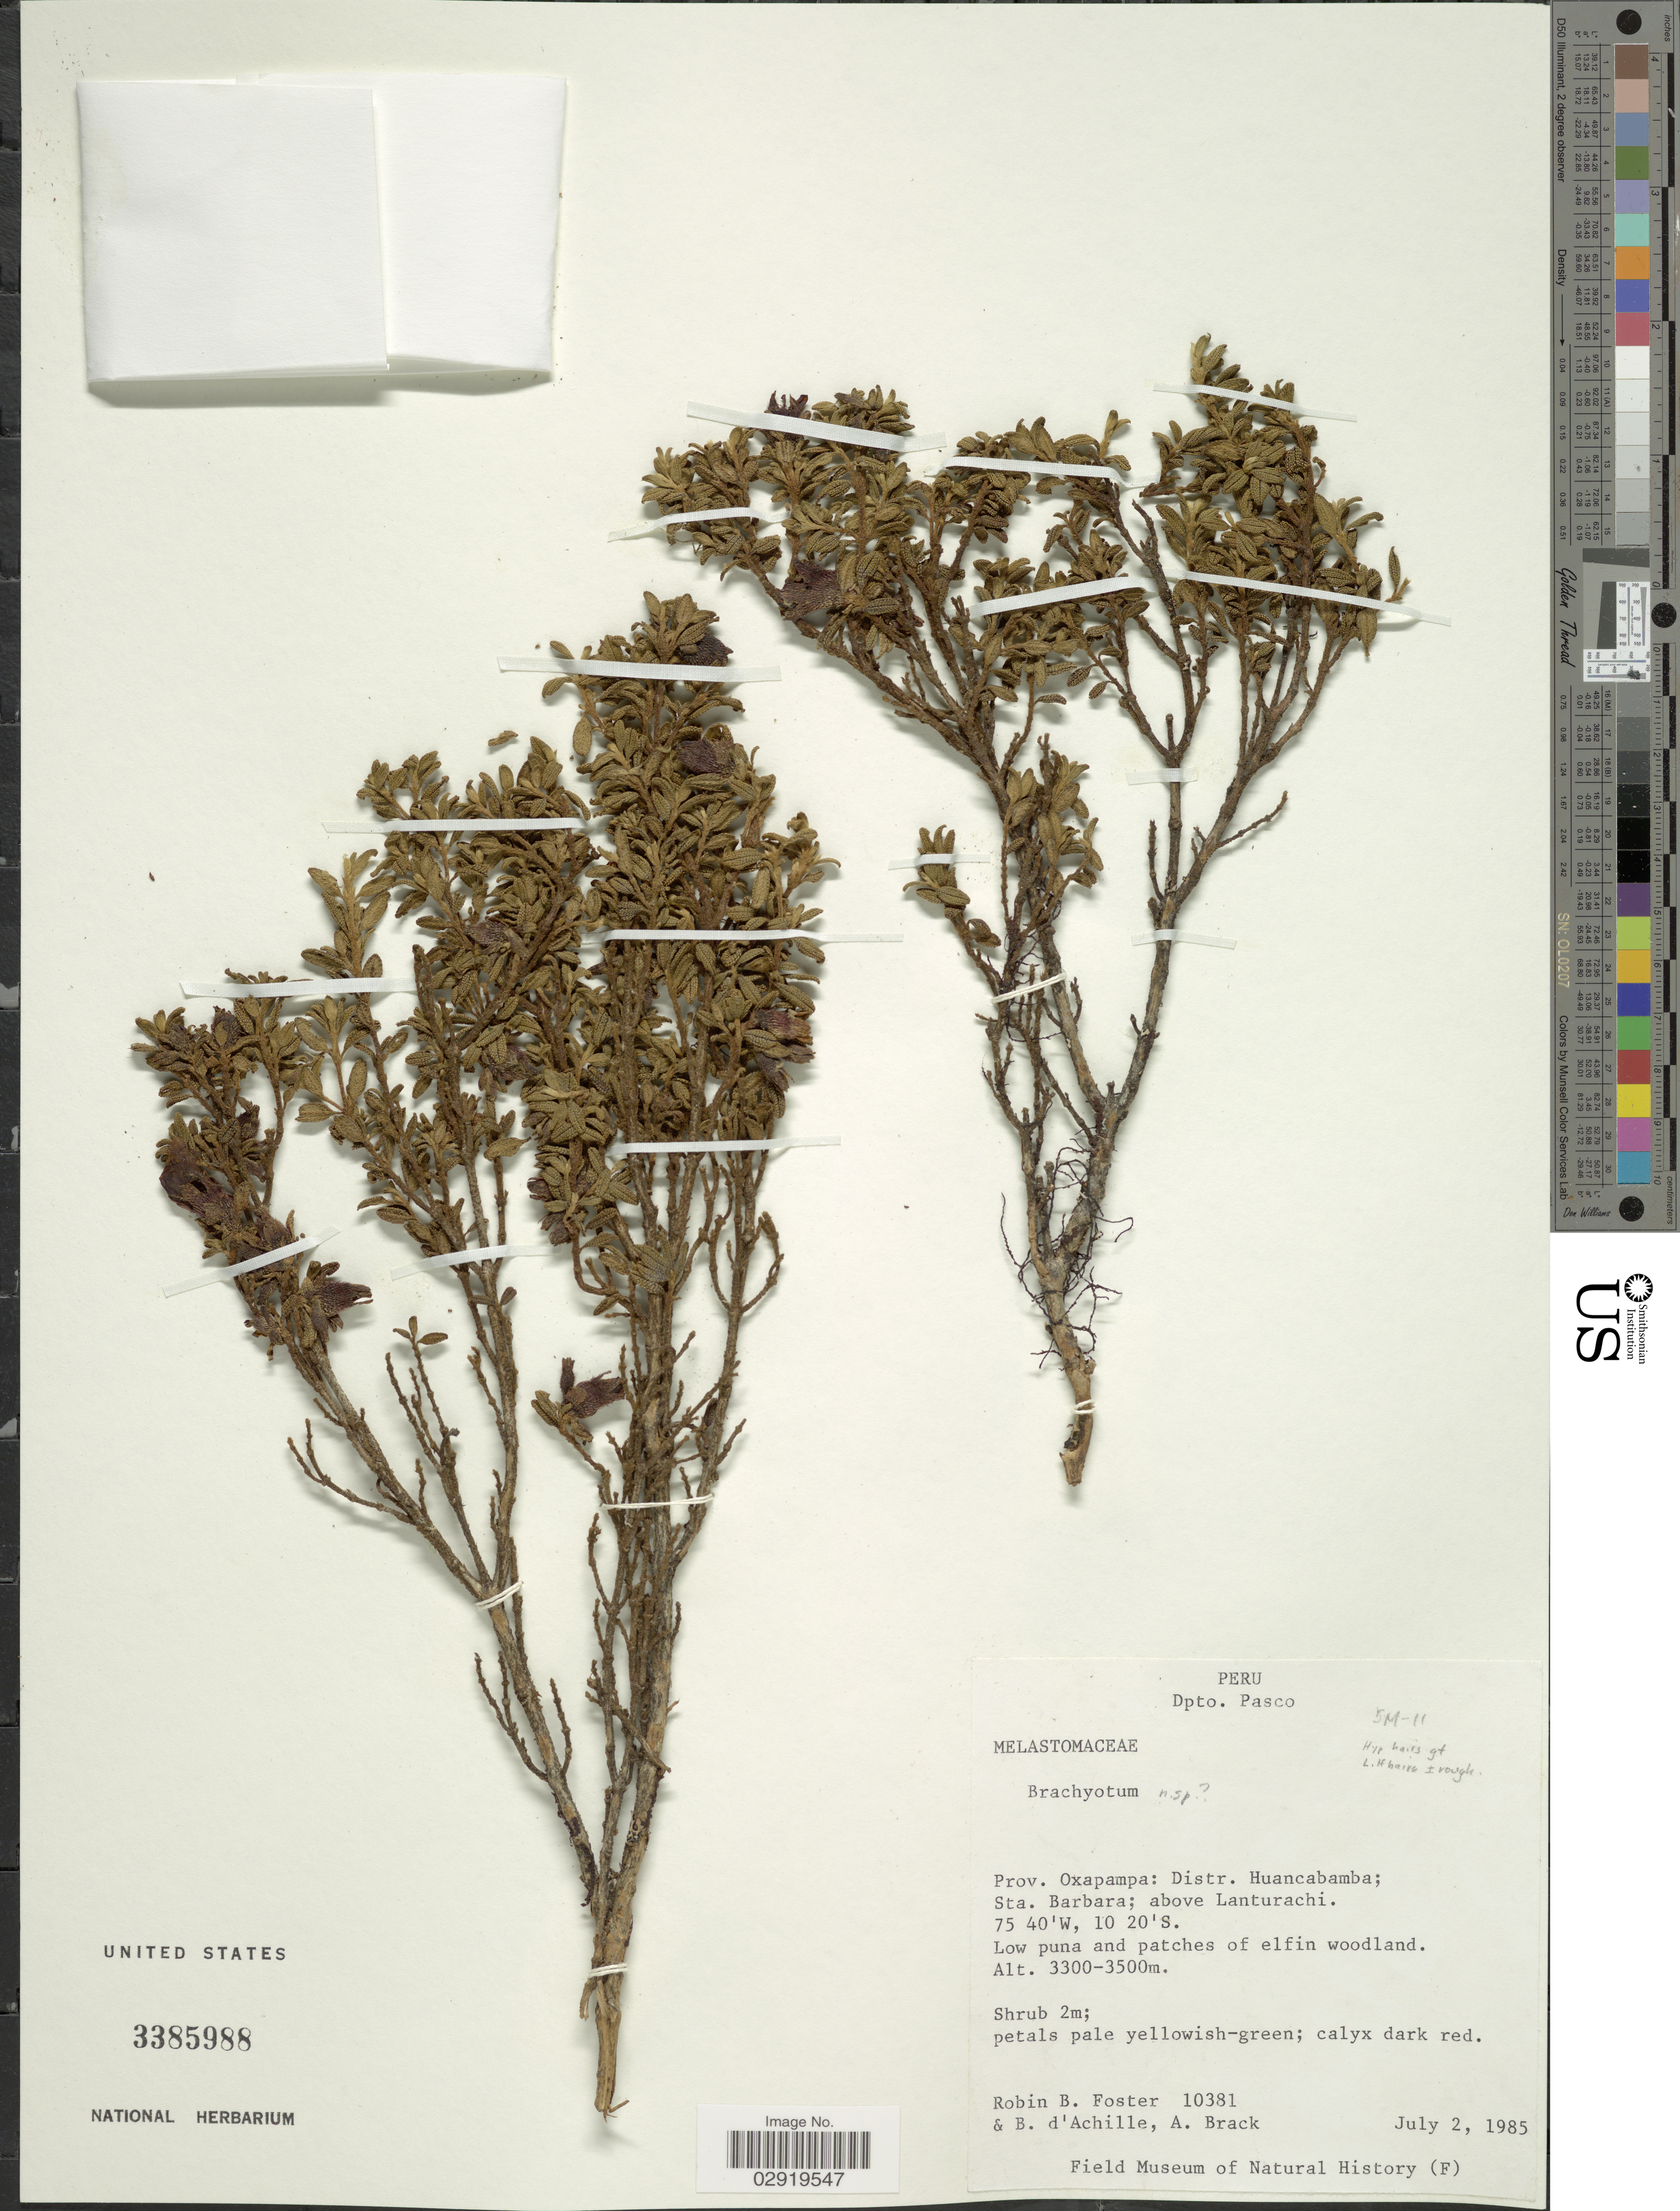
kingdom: Plantae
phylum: Tracheophyta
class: Magnoliopsida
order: Myrtales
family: Melastomataceae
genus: Brachyotum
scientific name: Brachyotum sp.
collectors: R. B. Foster, B. d'Achille & A. Brack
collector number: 10381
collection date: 1985-07-02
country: Peru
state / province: Pasco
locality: Dpto. Pasco. Prov. Oxapampa: Distr. Huancabamba; Sta. Barbara; above Lanturachi.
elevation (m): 3300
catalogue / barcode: US 3385988